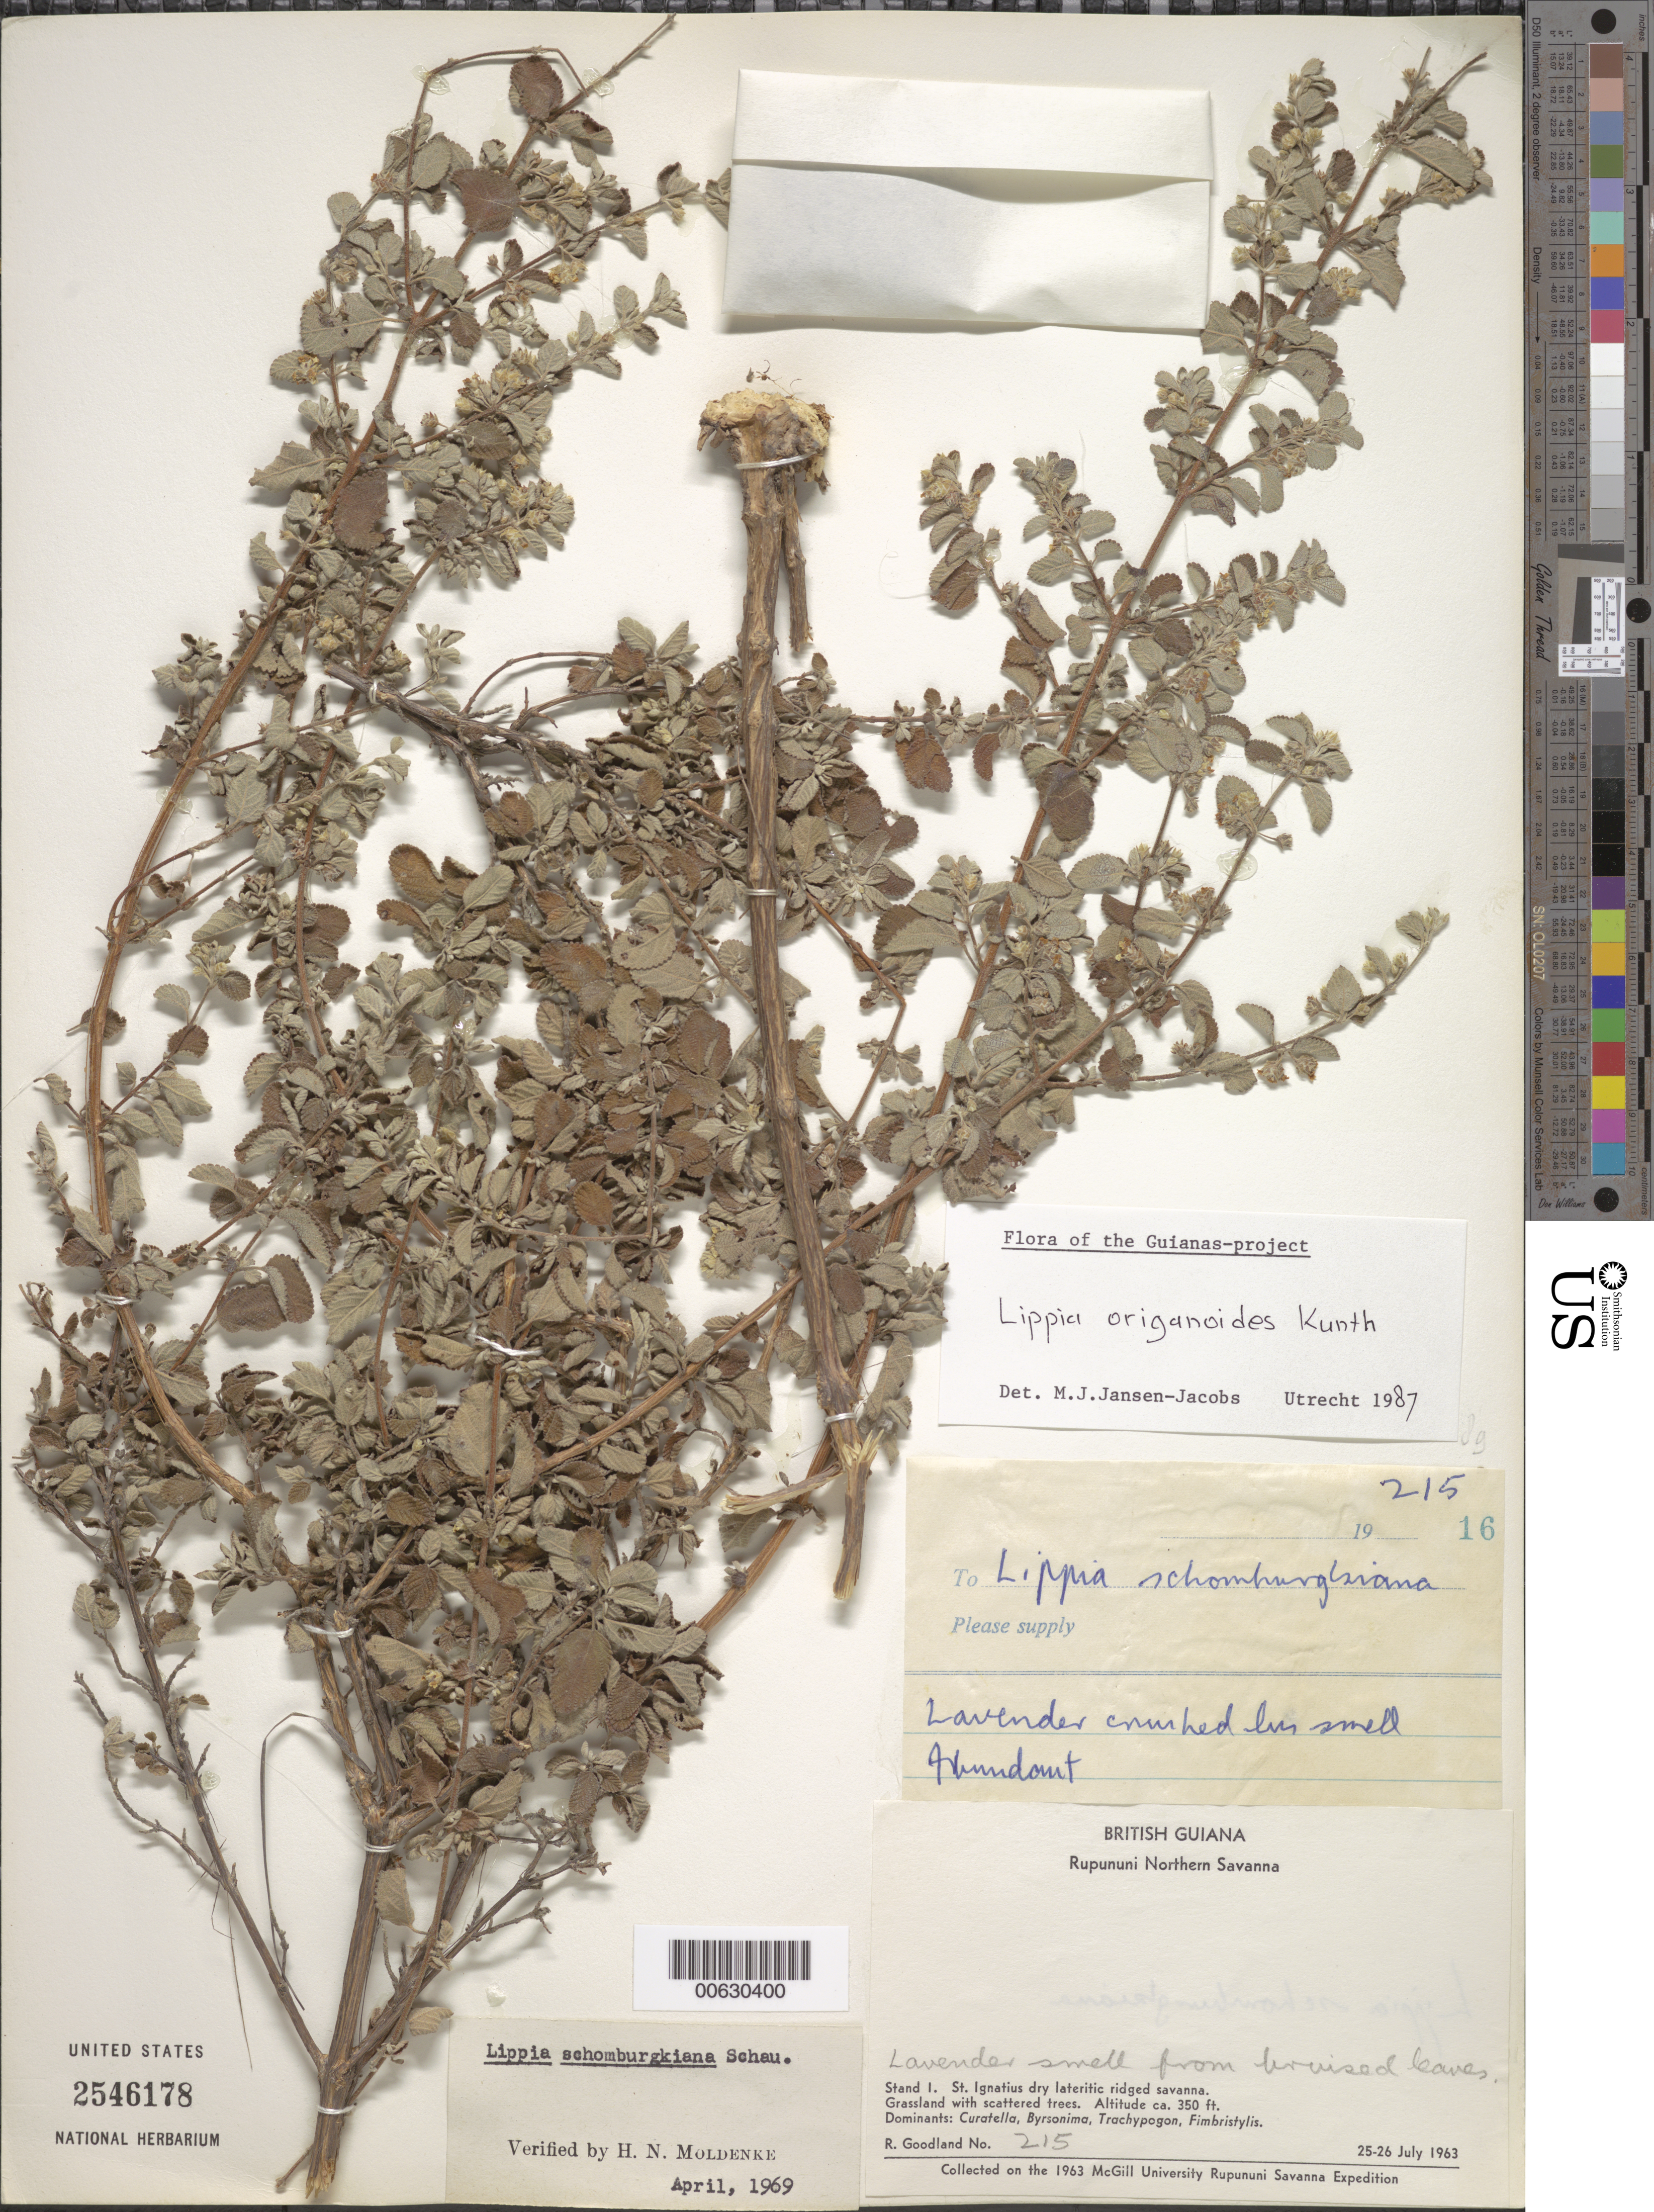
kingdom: Plantae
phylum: Tracheophyta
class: Magnoliopsida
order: Lamiales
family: Verbenaceae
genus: Lippia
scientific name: Lippia origanoides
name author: Kunth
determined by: Jansen-Jacobs, M. J., (U), Nationaal Herbarium Nederland, Utrecht University branch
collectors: R. Goodland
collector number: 215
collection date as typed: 25-Jul-63 to 26-Jul-63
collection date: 1963-07-25/1963-07-26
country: Guyana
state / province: U. Takutu-U. Essequibo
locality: Rupununi Northern Savanna, St. Ignatius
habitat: Dry lateritic ridged savanna. Grassland with scattered trees. Dominants: Curatella, Byrsonima, Trachypogon, Fimbristylis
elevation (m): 107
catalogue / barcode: US 2546178